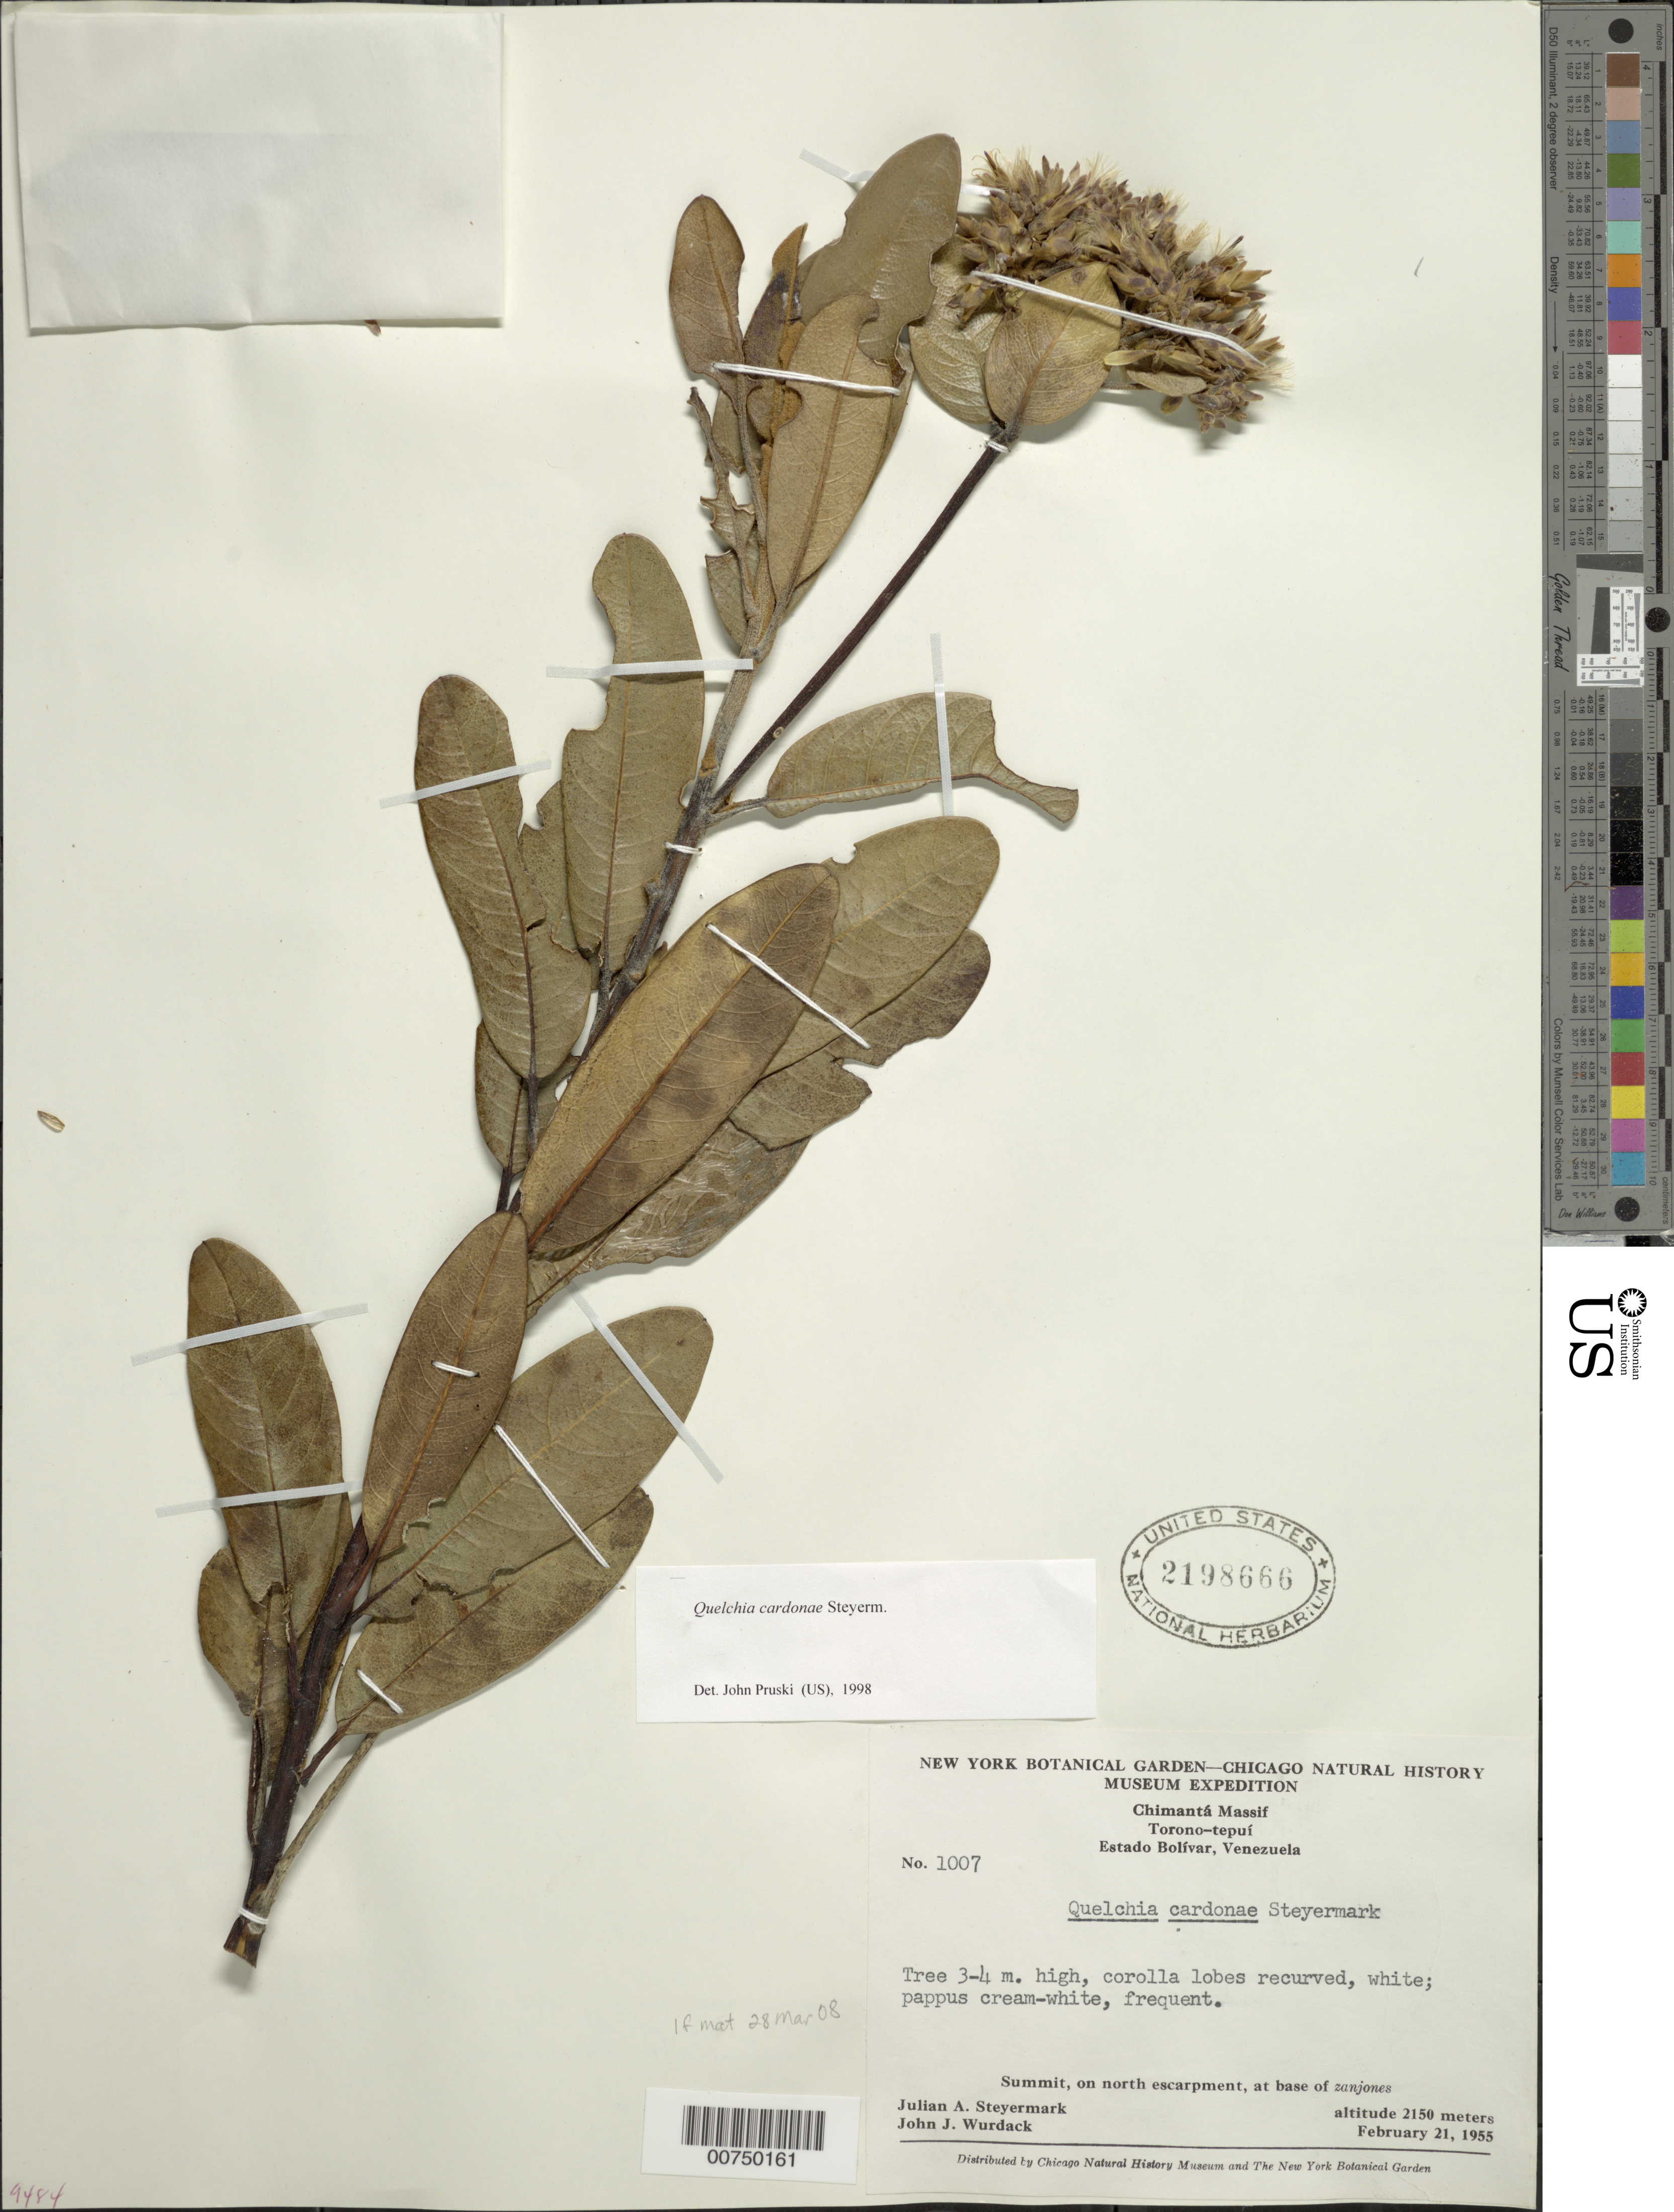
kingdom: Plantae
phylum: Tracheophyta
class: Magnoliopsida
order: Asterales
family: Asteraceae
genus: Quelchia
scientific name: Quelchia cardonae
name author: Steyerm.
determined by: Pruski, J. F.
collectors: J. Steyermark & J. J. Wurdack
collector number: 55 1007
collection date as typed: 21-Feb-55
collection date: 1955-02-21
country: Venezuela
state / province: Bolívar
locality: Chimantá Massif, Torono-tepuí, on north escarpment, at base of zanjones.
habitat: Summit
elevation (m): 2150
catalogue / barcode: US 2198666